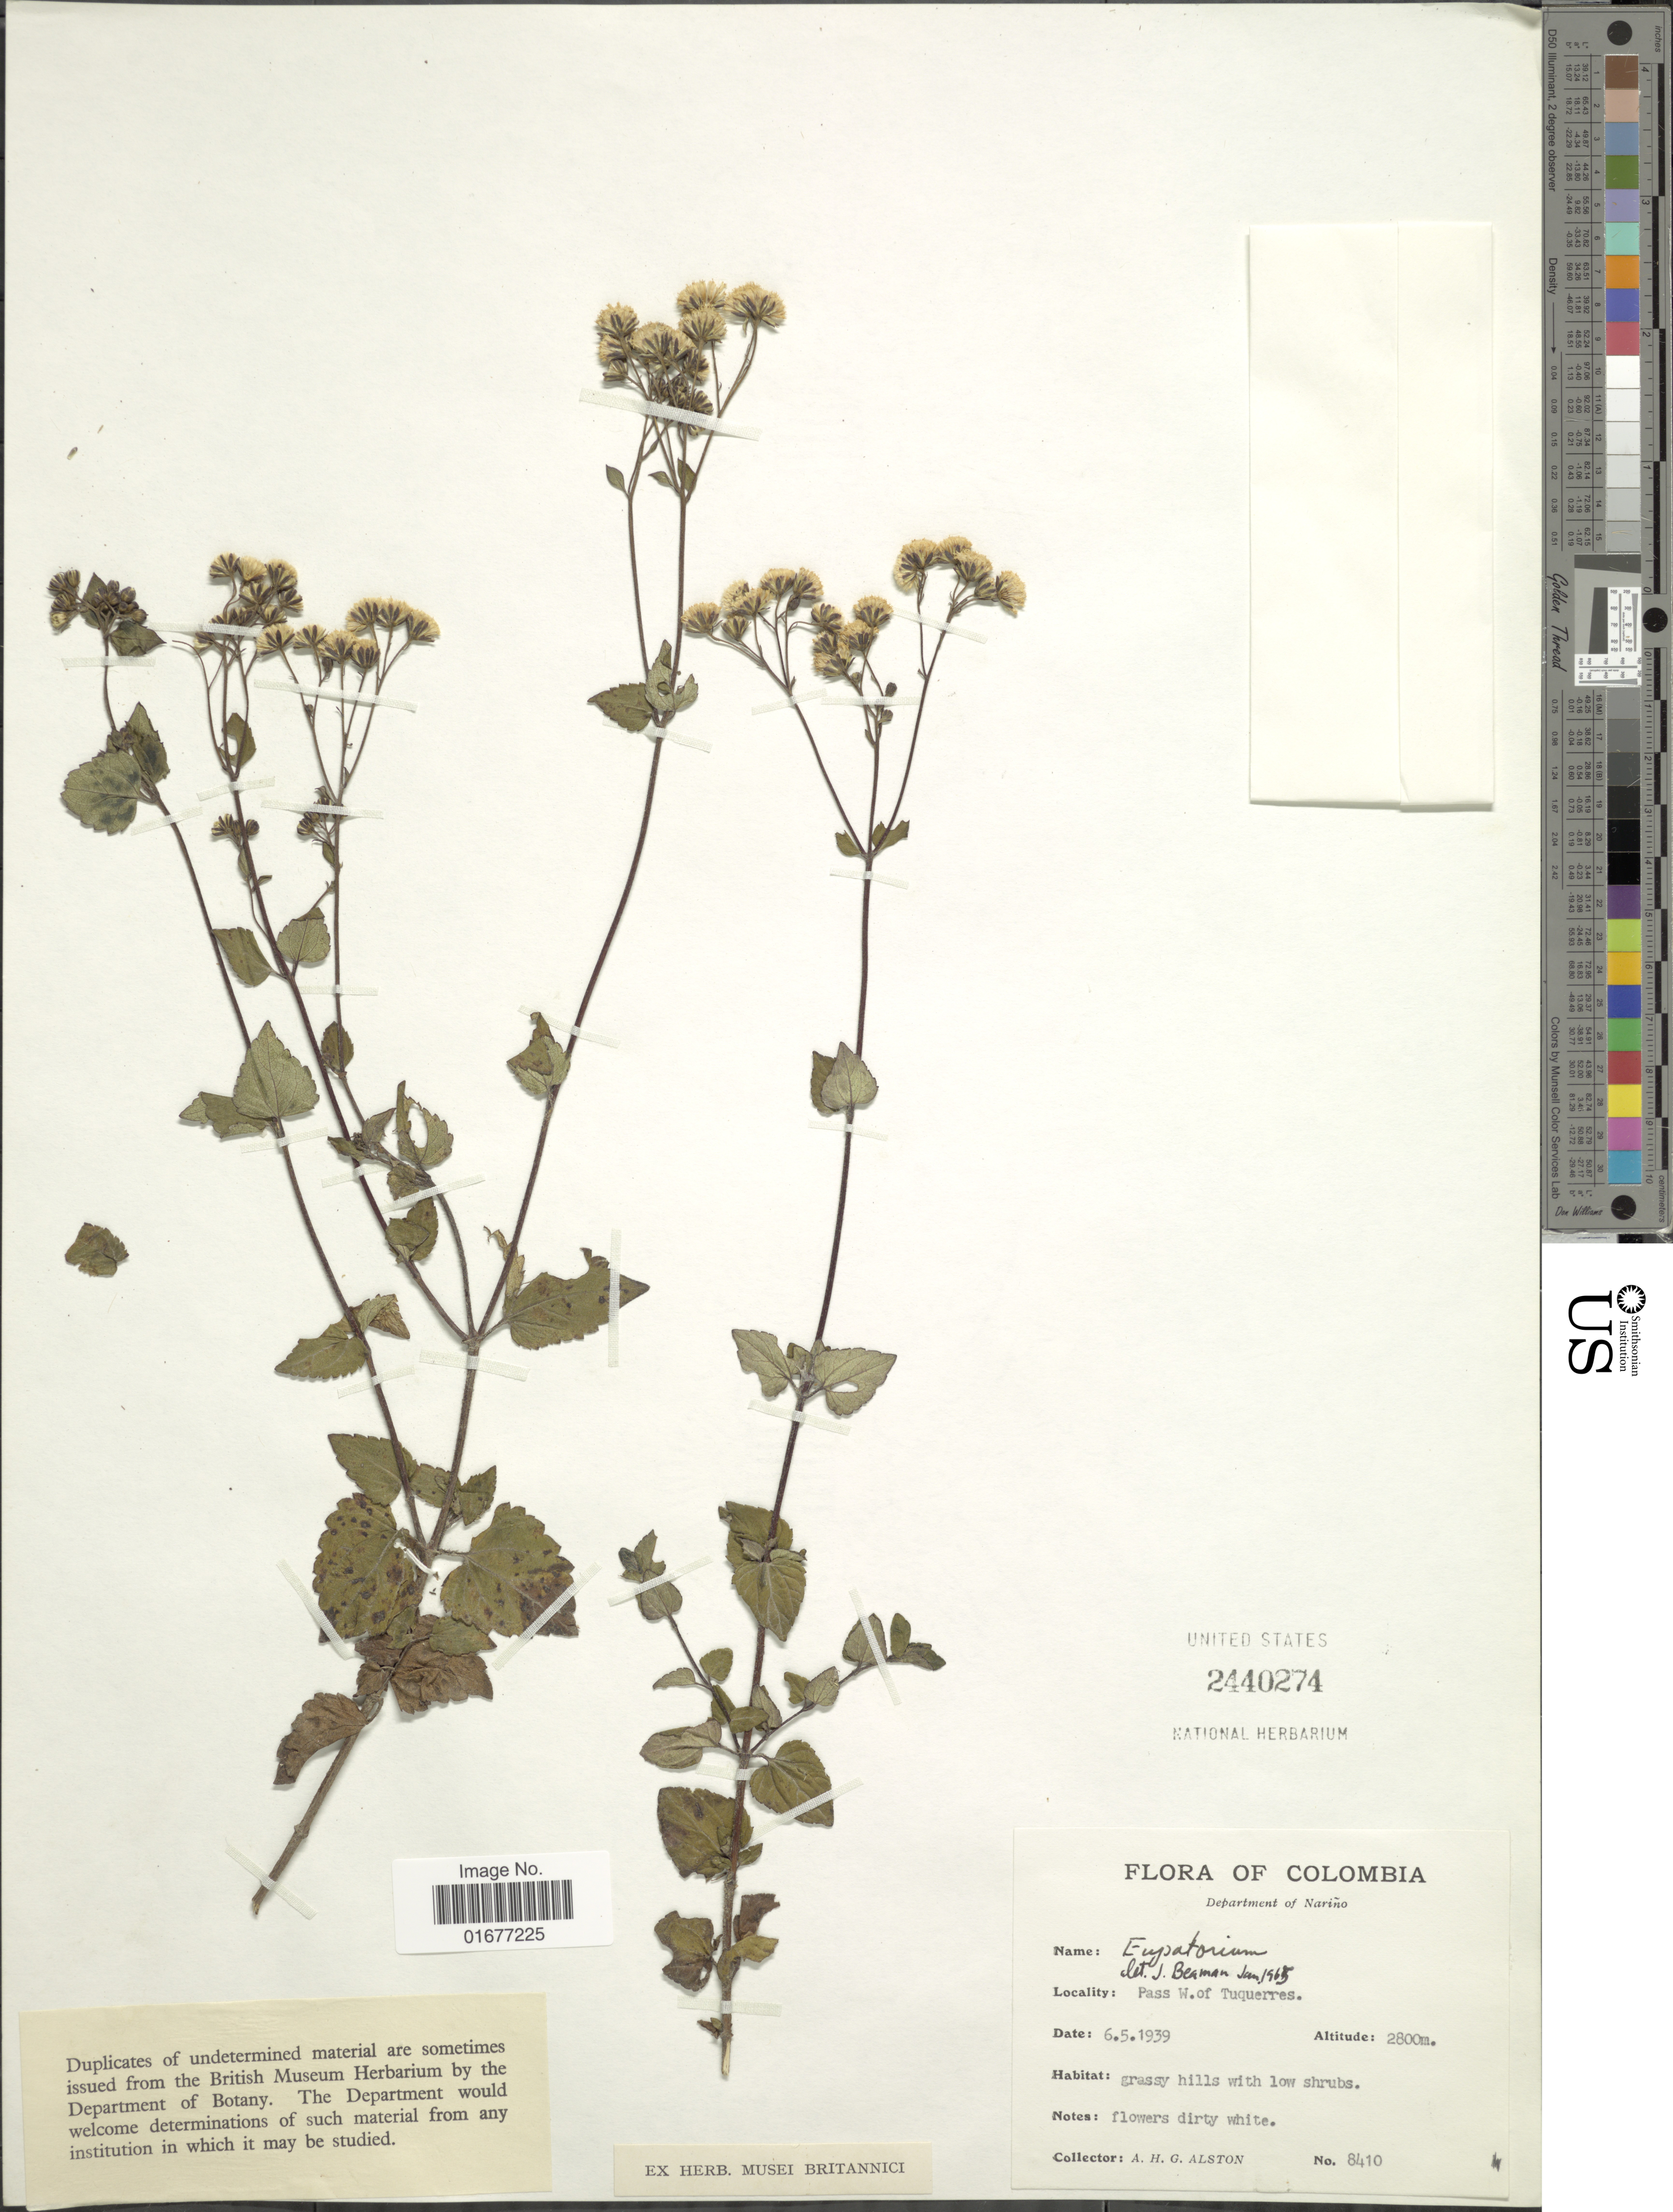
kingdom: Plantae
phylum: Tracheophyta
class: Magnoliopsida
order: Asterales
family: Asteraceae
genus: Ageratina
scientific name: Ageratina azangaroensis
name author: (Sch. Bip. ex Wedd.) R.M. King & H. Rob.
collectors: A. H. Alston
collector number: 8410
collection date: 1939-05-06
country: Colombia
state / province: Nariño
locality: Pass W. of Tuquerres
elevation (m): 2800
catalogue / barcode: US 2440274